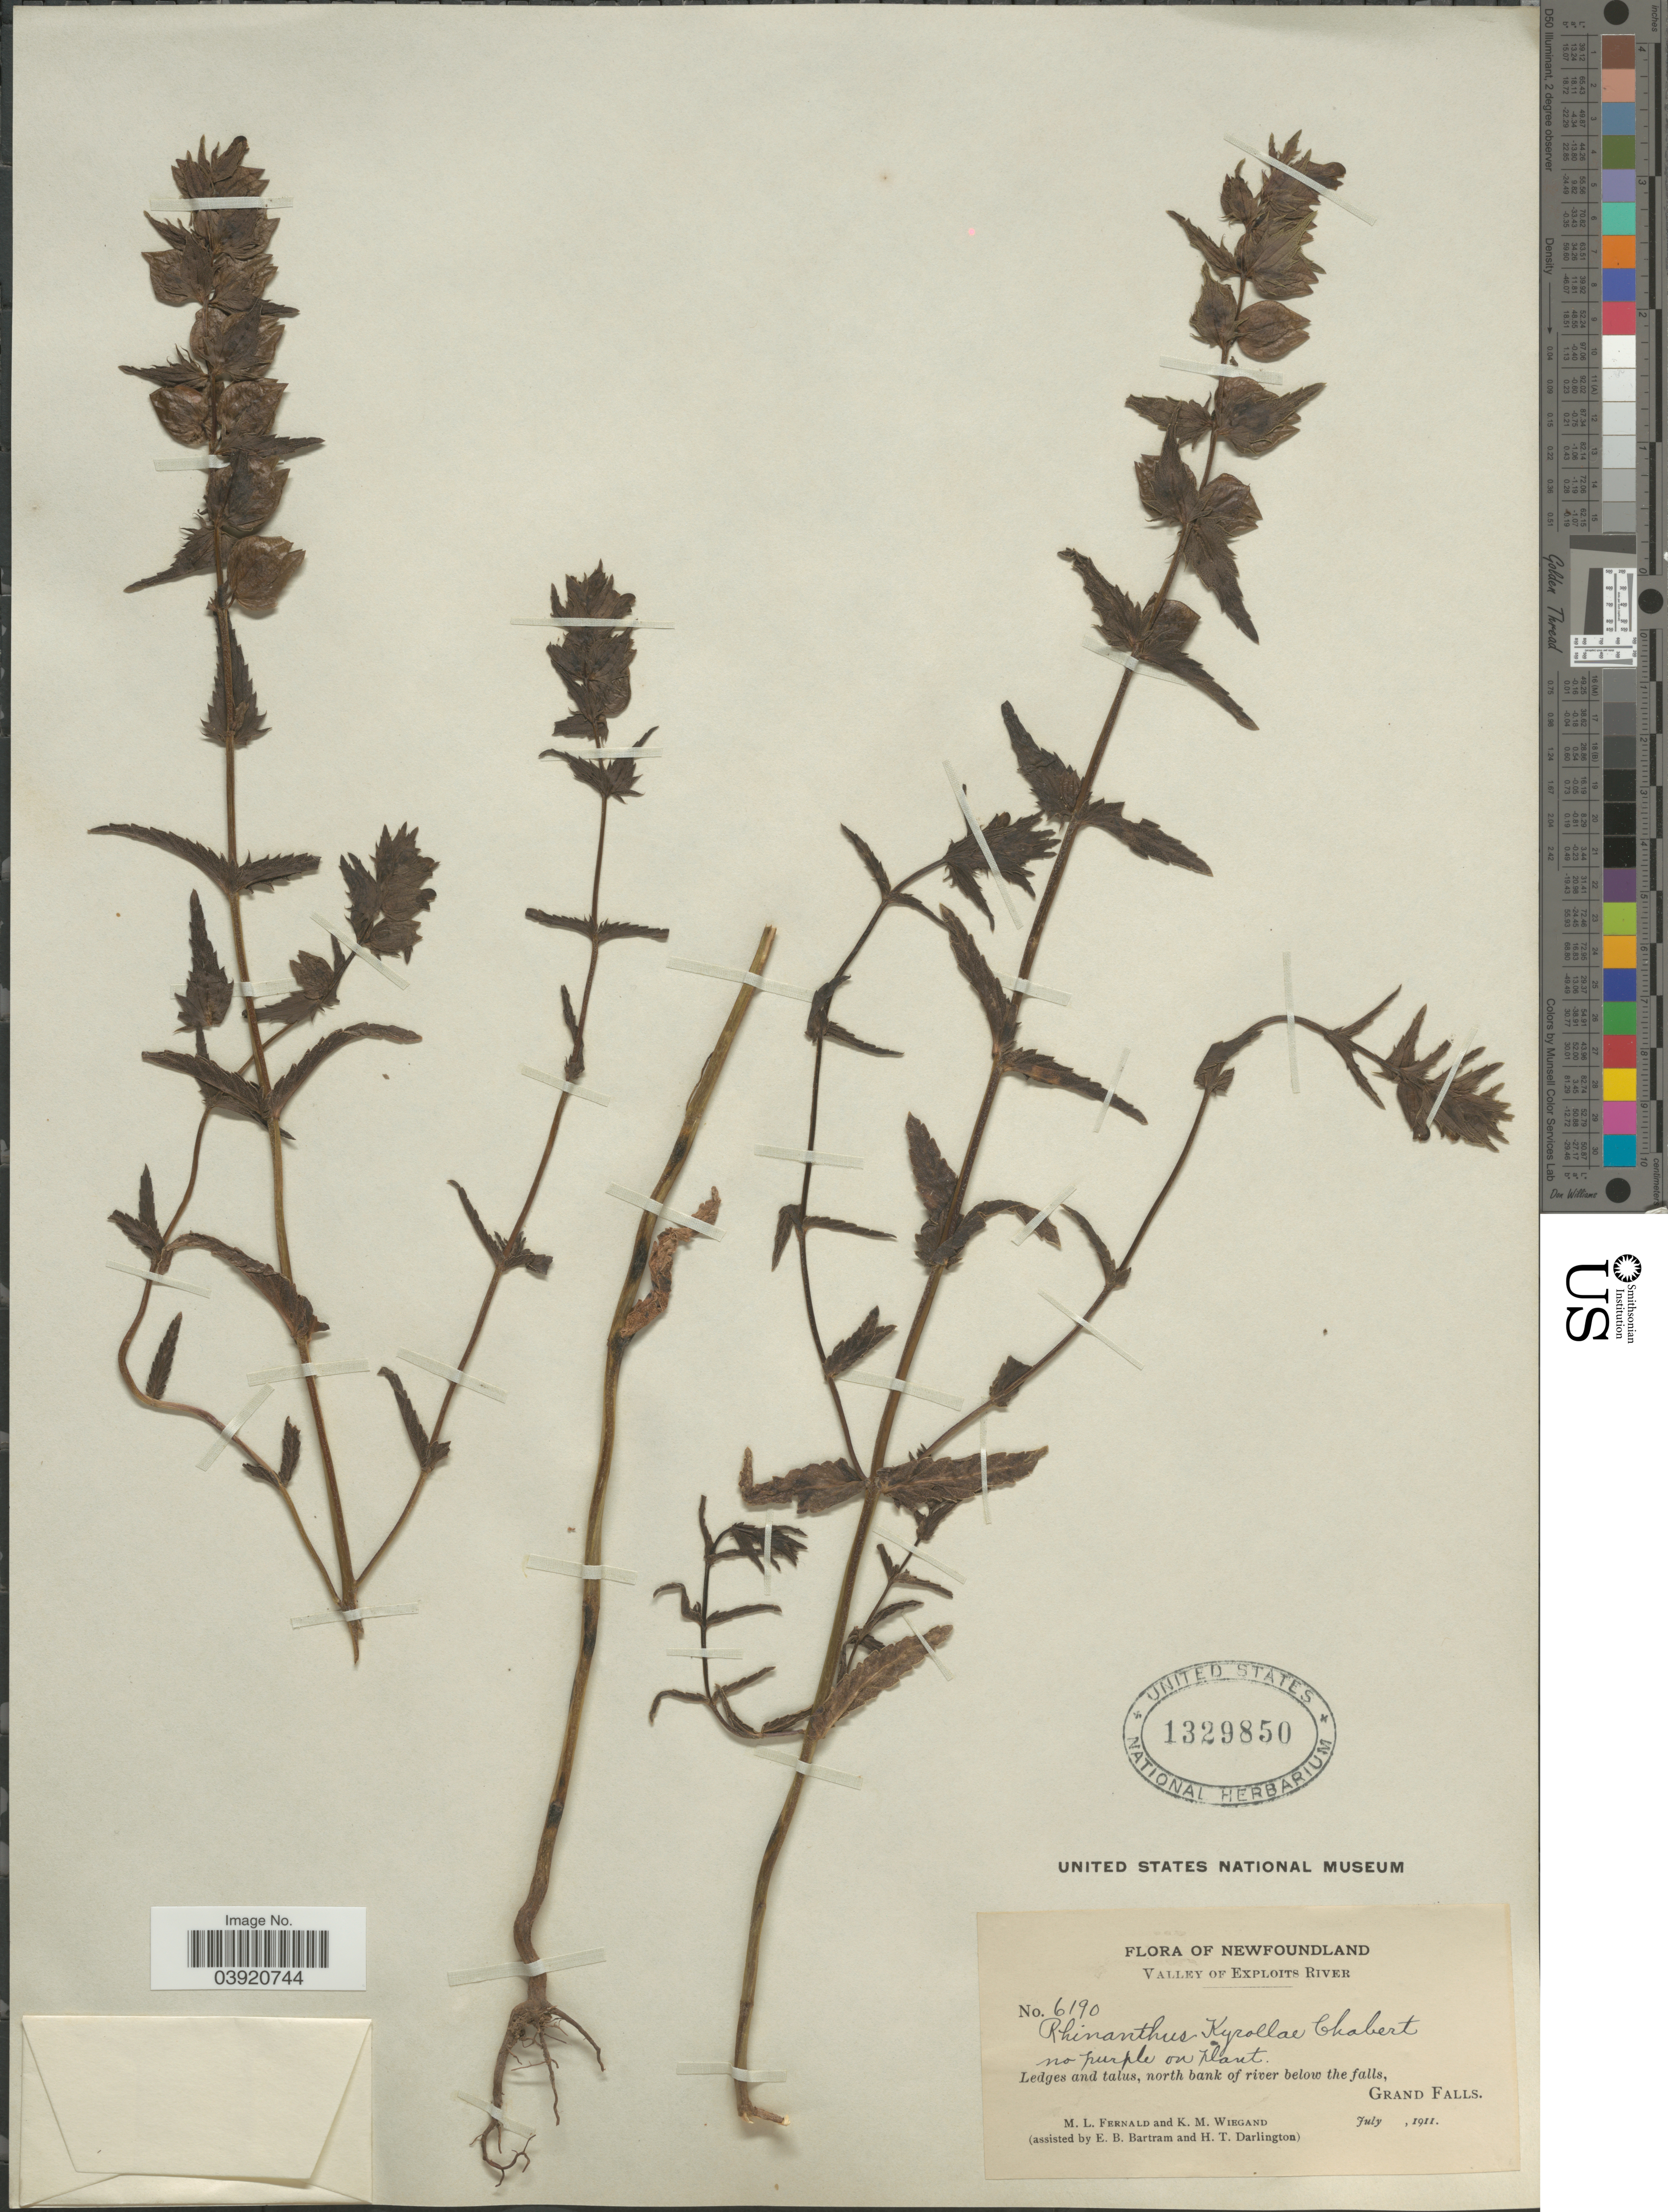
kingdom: Plantae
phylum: Tracheophyta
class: Magnoliopsida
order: Lamiales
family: Orobanchaceae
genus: Rhinanthus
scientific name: Rhinanthus kyrollae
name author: Chabert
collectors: M. L. Fernald, K. M. Wiegand, E. B. Bartram & H. Darlington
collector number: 6190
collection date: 1911-07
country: Canada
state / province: Newfoundland and Labrador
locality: Valley of Exploits River. North bank of river below the falls, Grand Falls.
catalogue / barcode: US 1329850